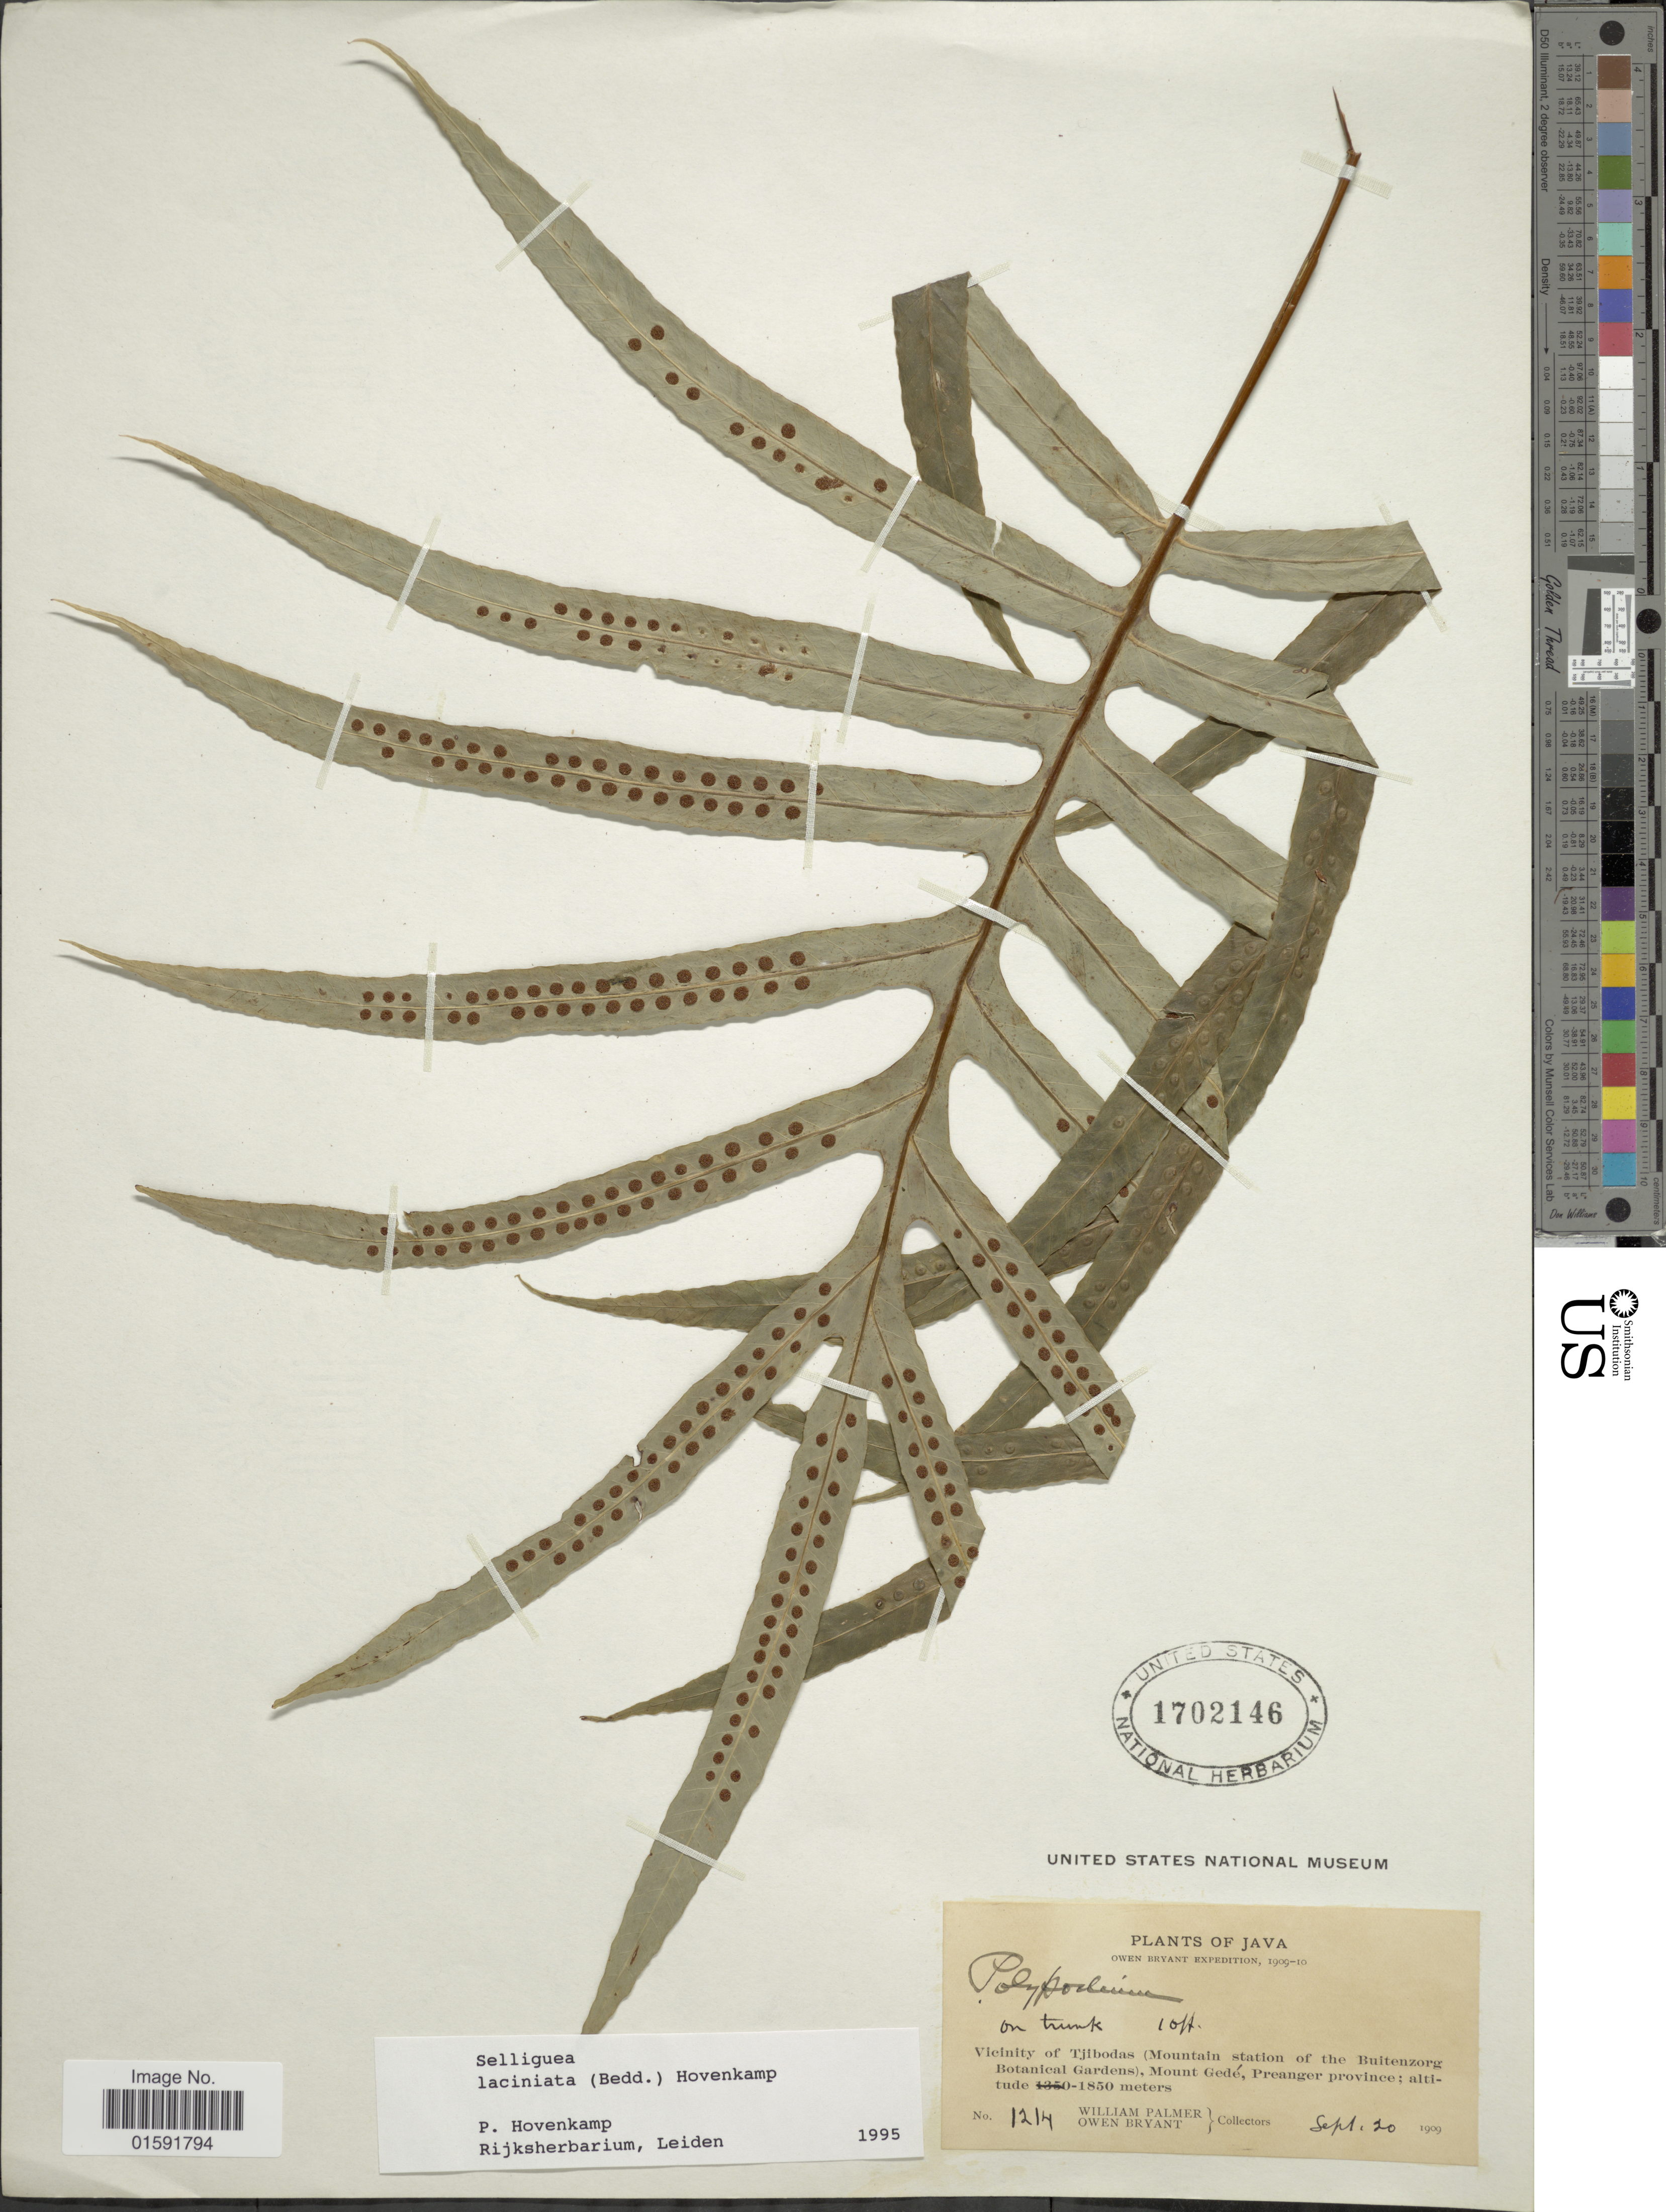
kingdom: Plantae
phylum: Tracheophyta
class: Polypodiopsida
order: Polypodiales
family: Polypodiaceae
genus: Selliguea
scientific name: Selliguea laciniata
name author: (C. Presl) Hovenkamp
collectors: W. Palmer & O. Bryant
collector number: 1214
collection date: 1909-09-20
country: Indonesia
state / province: Java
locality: Vicinity of Tjibodas (Mountain station of the Buitenzorg Botanical Garden), Mount Gedé, Preanger Province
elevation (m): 1850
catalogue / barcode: US 1702146